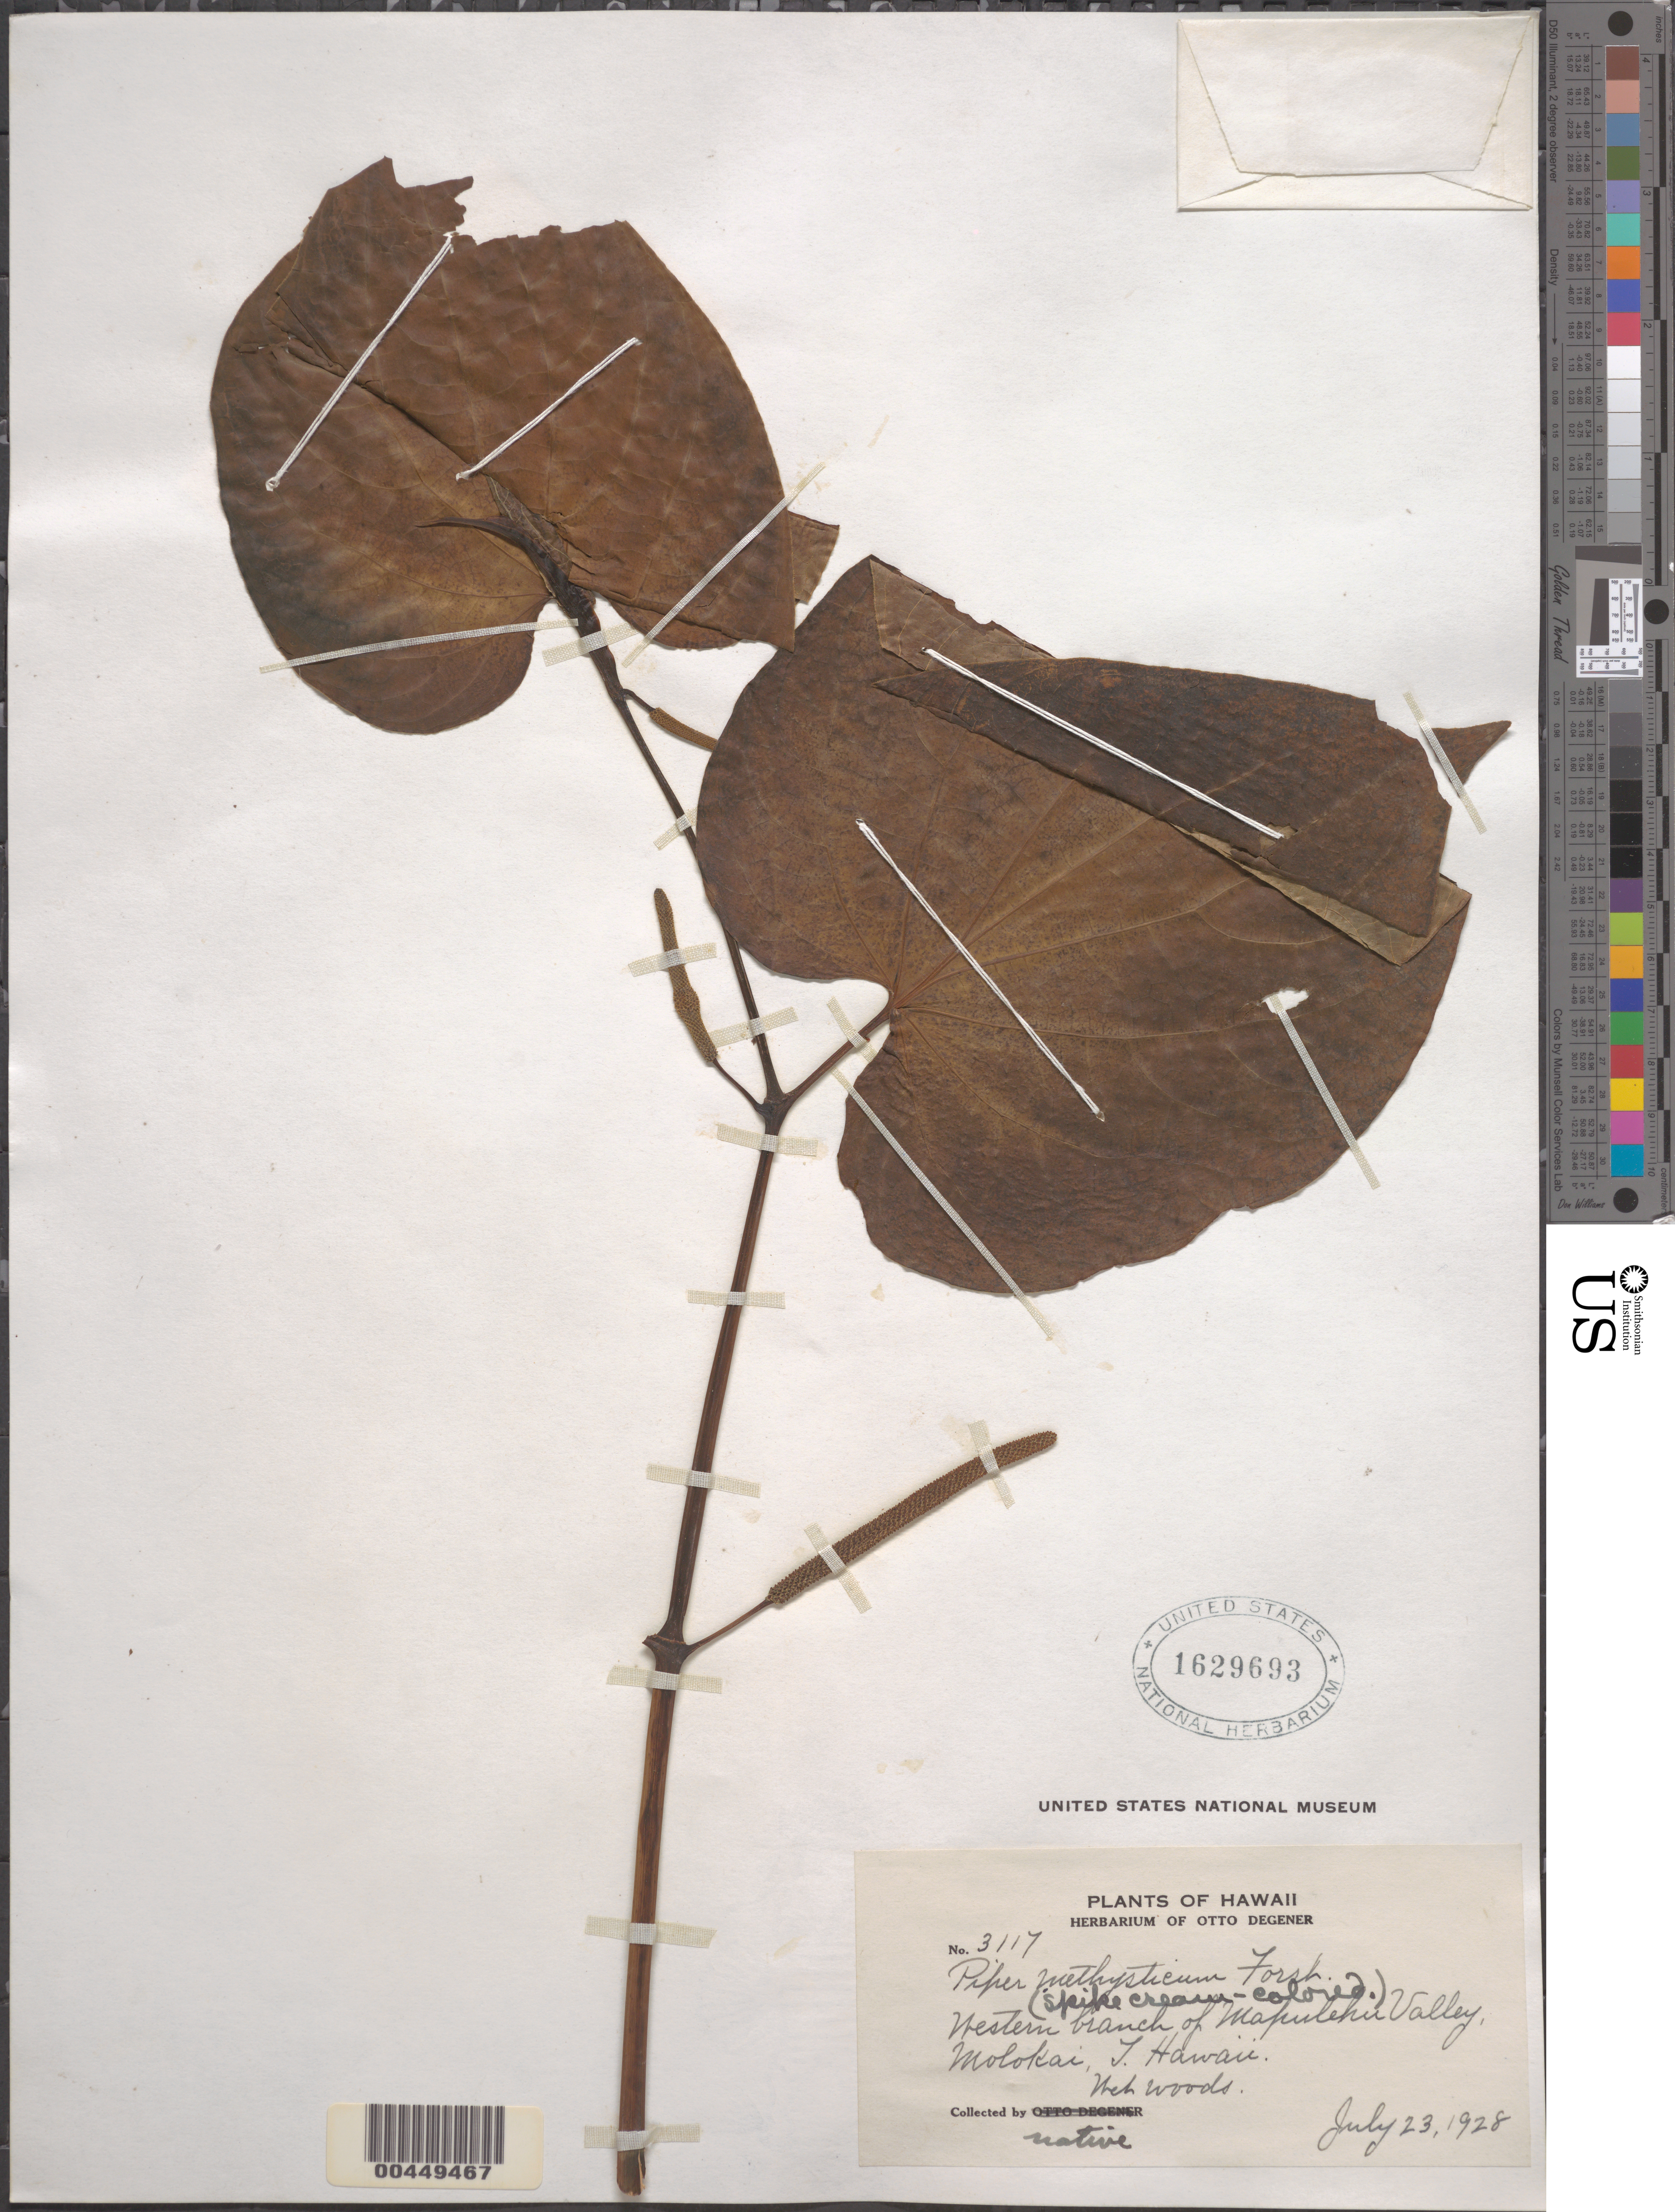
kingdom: Plantae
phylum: Tracheophyta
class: Magnoliopsida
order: Piperales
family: Piperaceae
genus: Piper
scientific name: Piper methysticum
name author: J.R. Forst. & G. Forst.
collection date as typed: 23 Jul 1928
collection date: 1928-07-23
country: United States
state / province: Hawaii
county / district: Maui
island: Moloka'i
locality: Western branch of Mapulehu Valley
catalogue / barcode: US 1629693